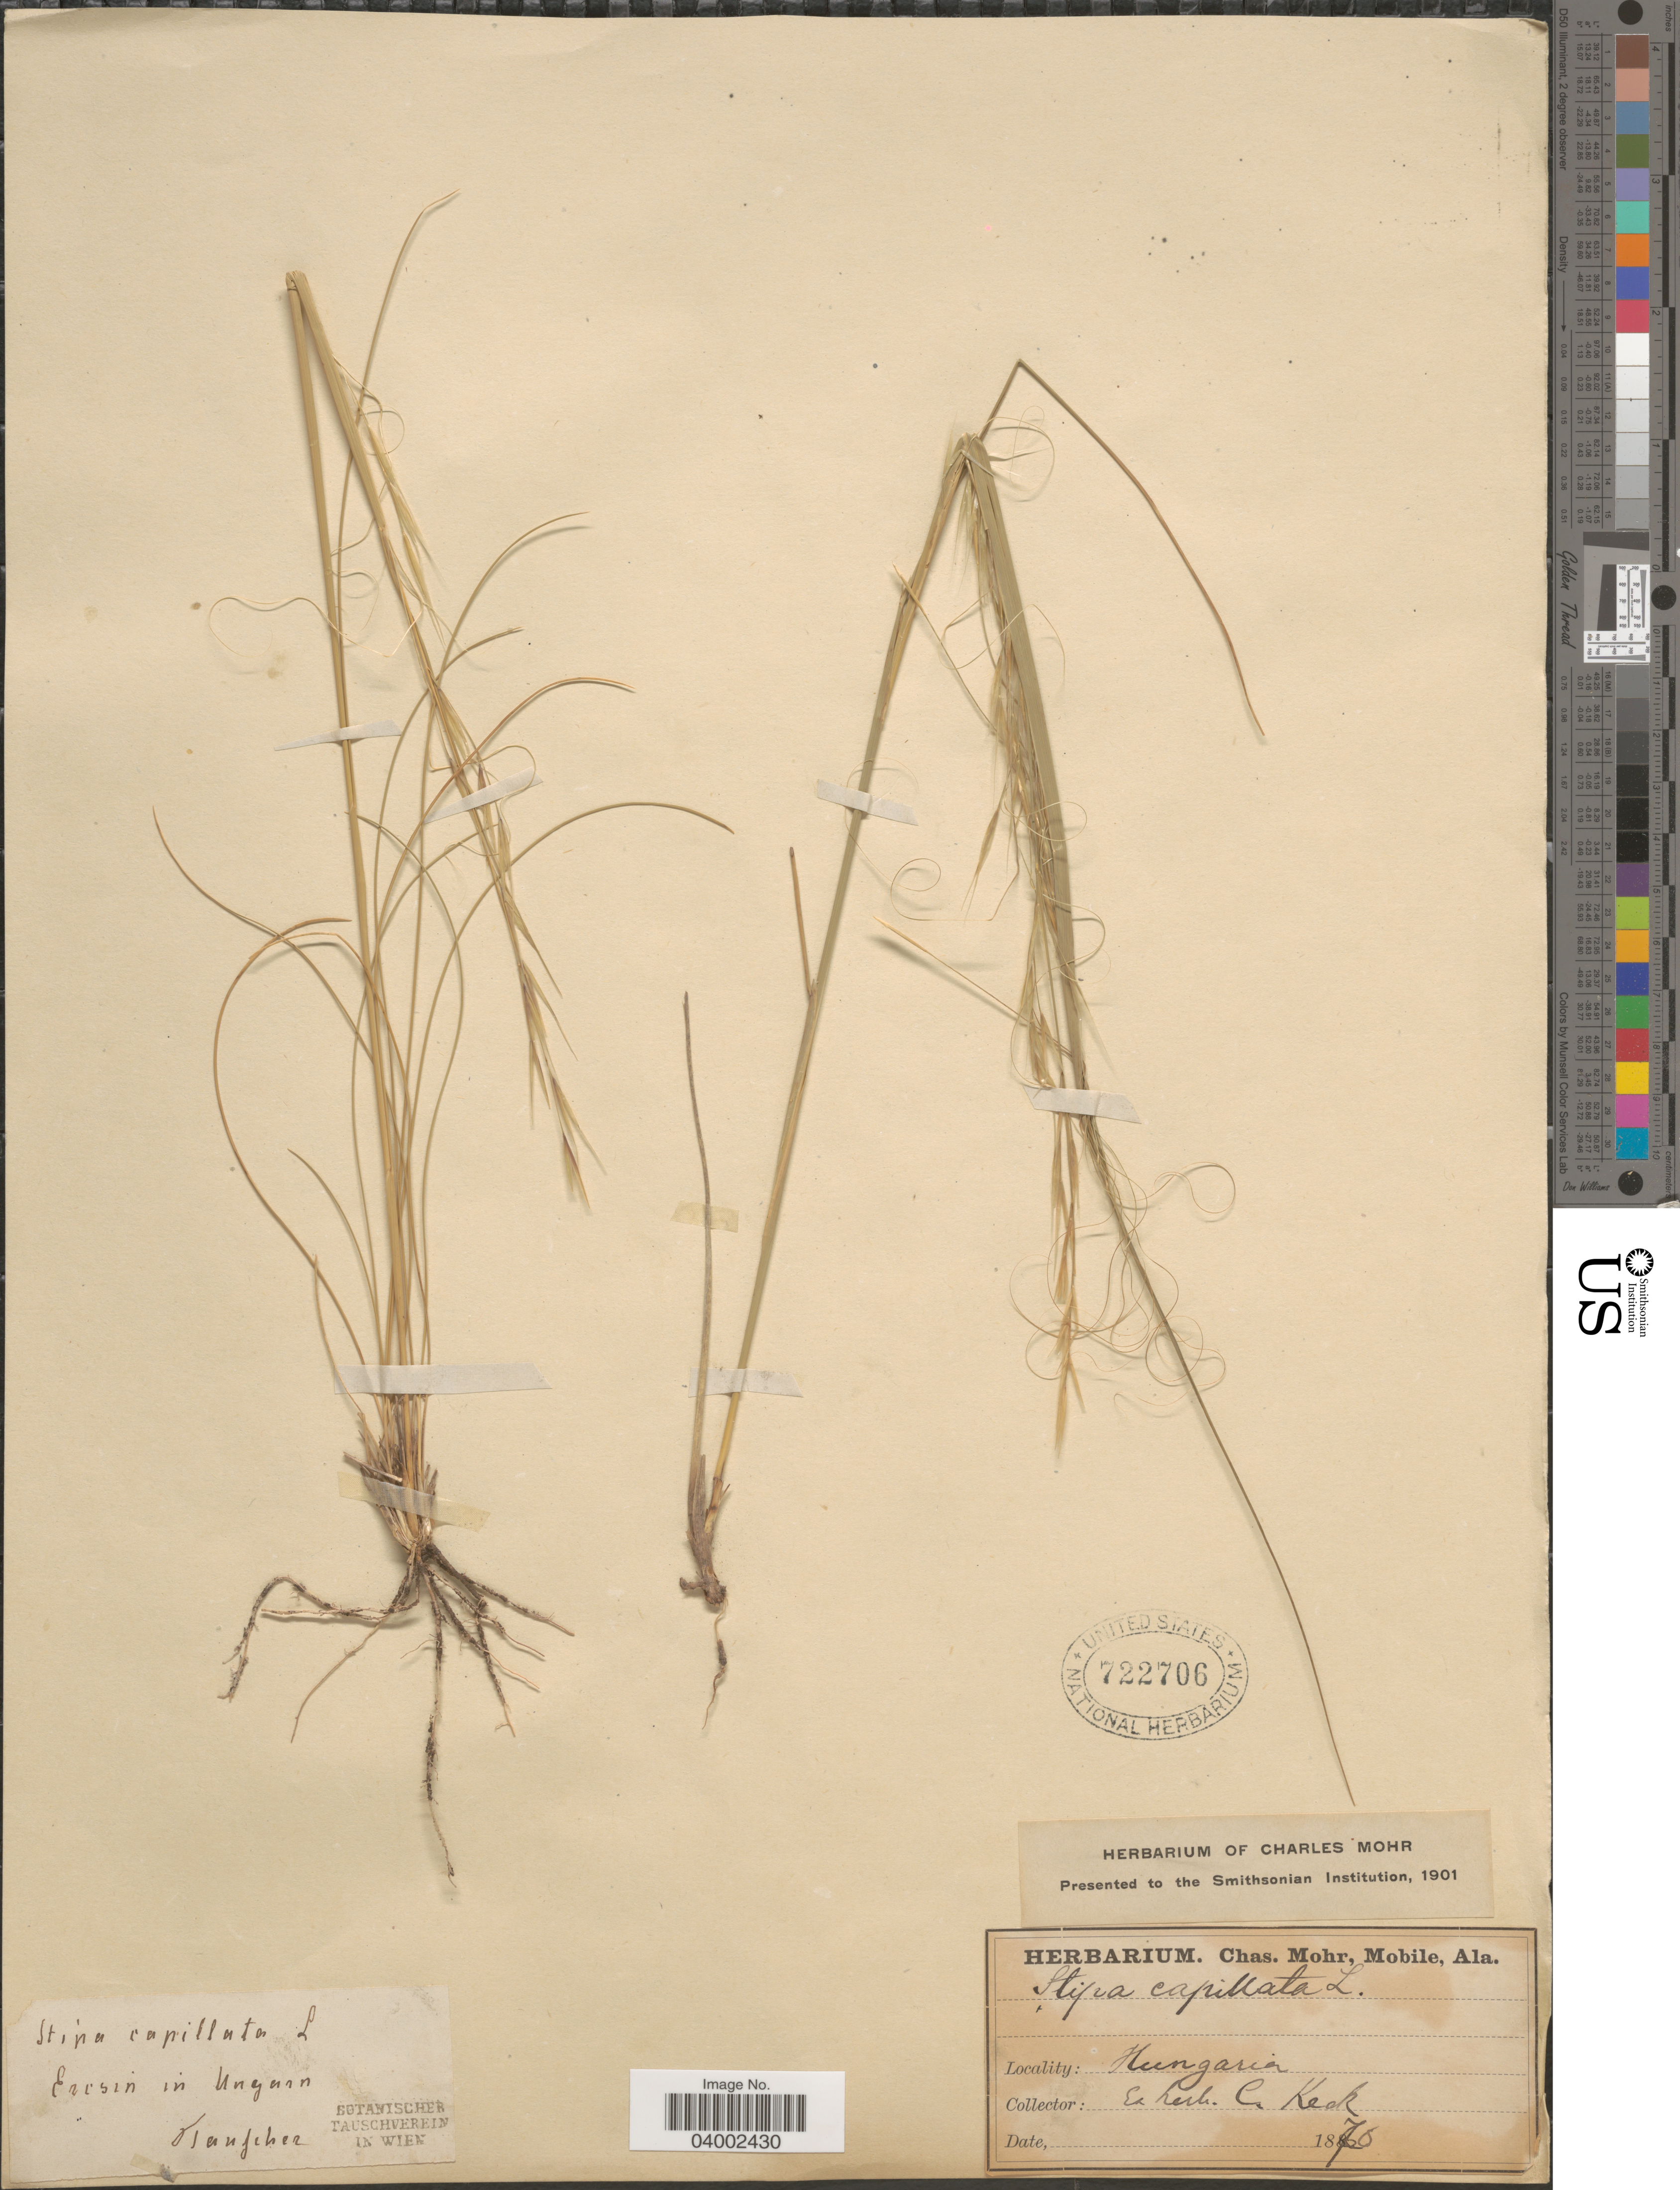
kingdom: Plantae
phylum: Tracheophyta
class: Liliopsida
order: Poales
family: Poaceae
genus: Stipa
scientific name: Stipa capillata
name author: L.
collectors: ex herb. C. Keck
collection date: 1876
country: Hungary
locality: Eresin in Ungarn, Kaufeher. [interpreted]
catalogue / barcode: US 722706